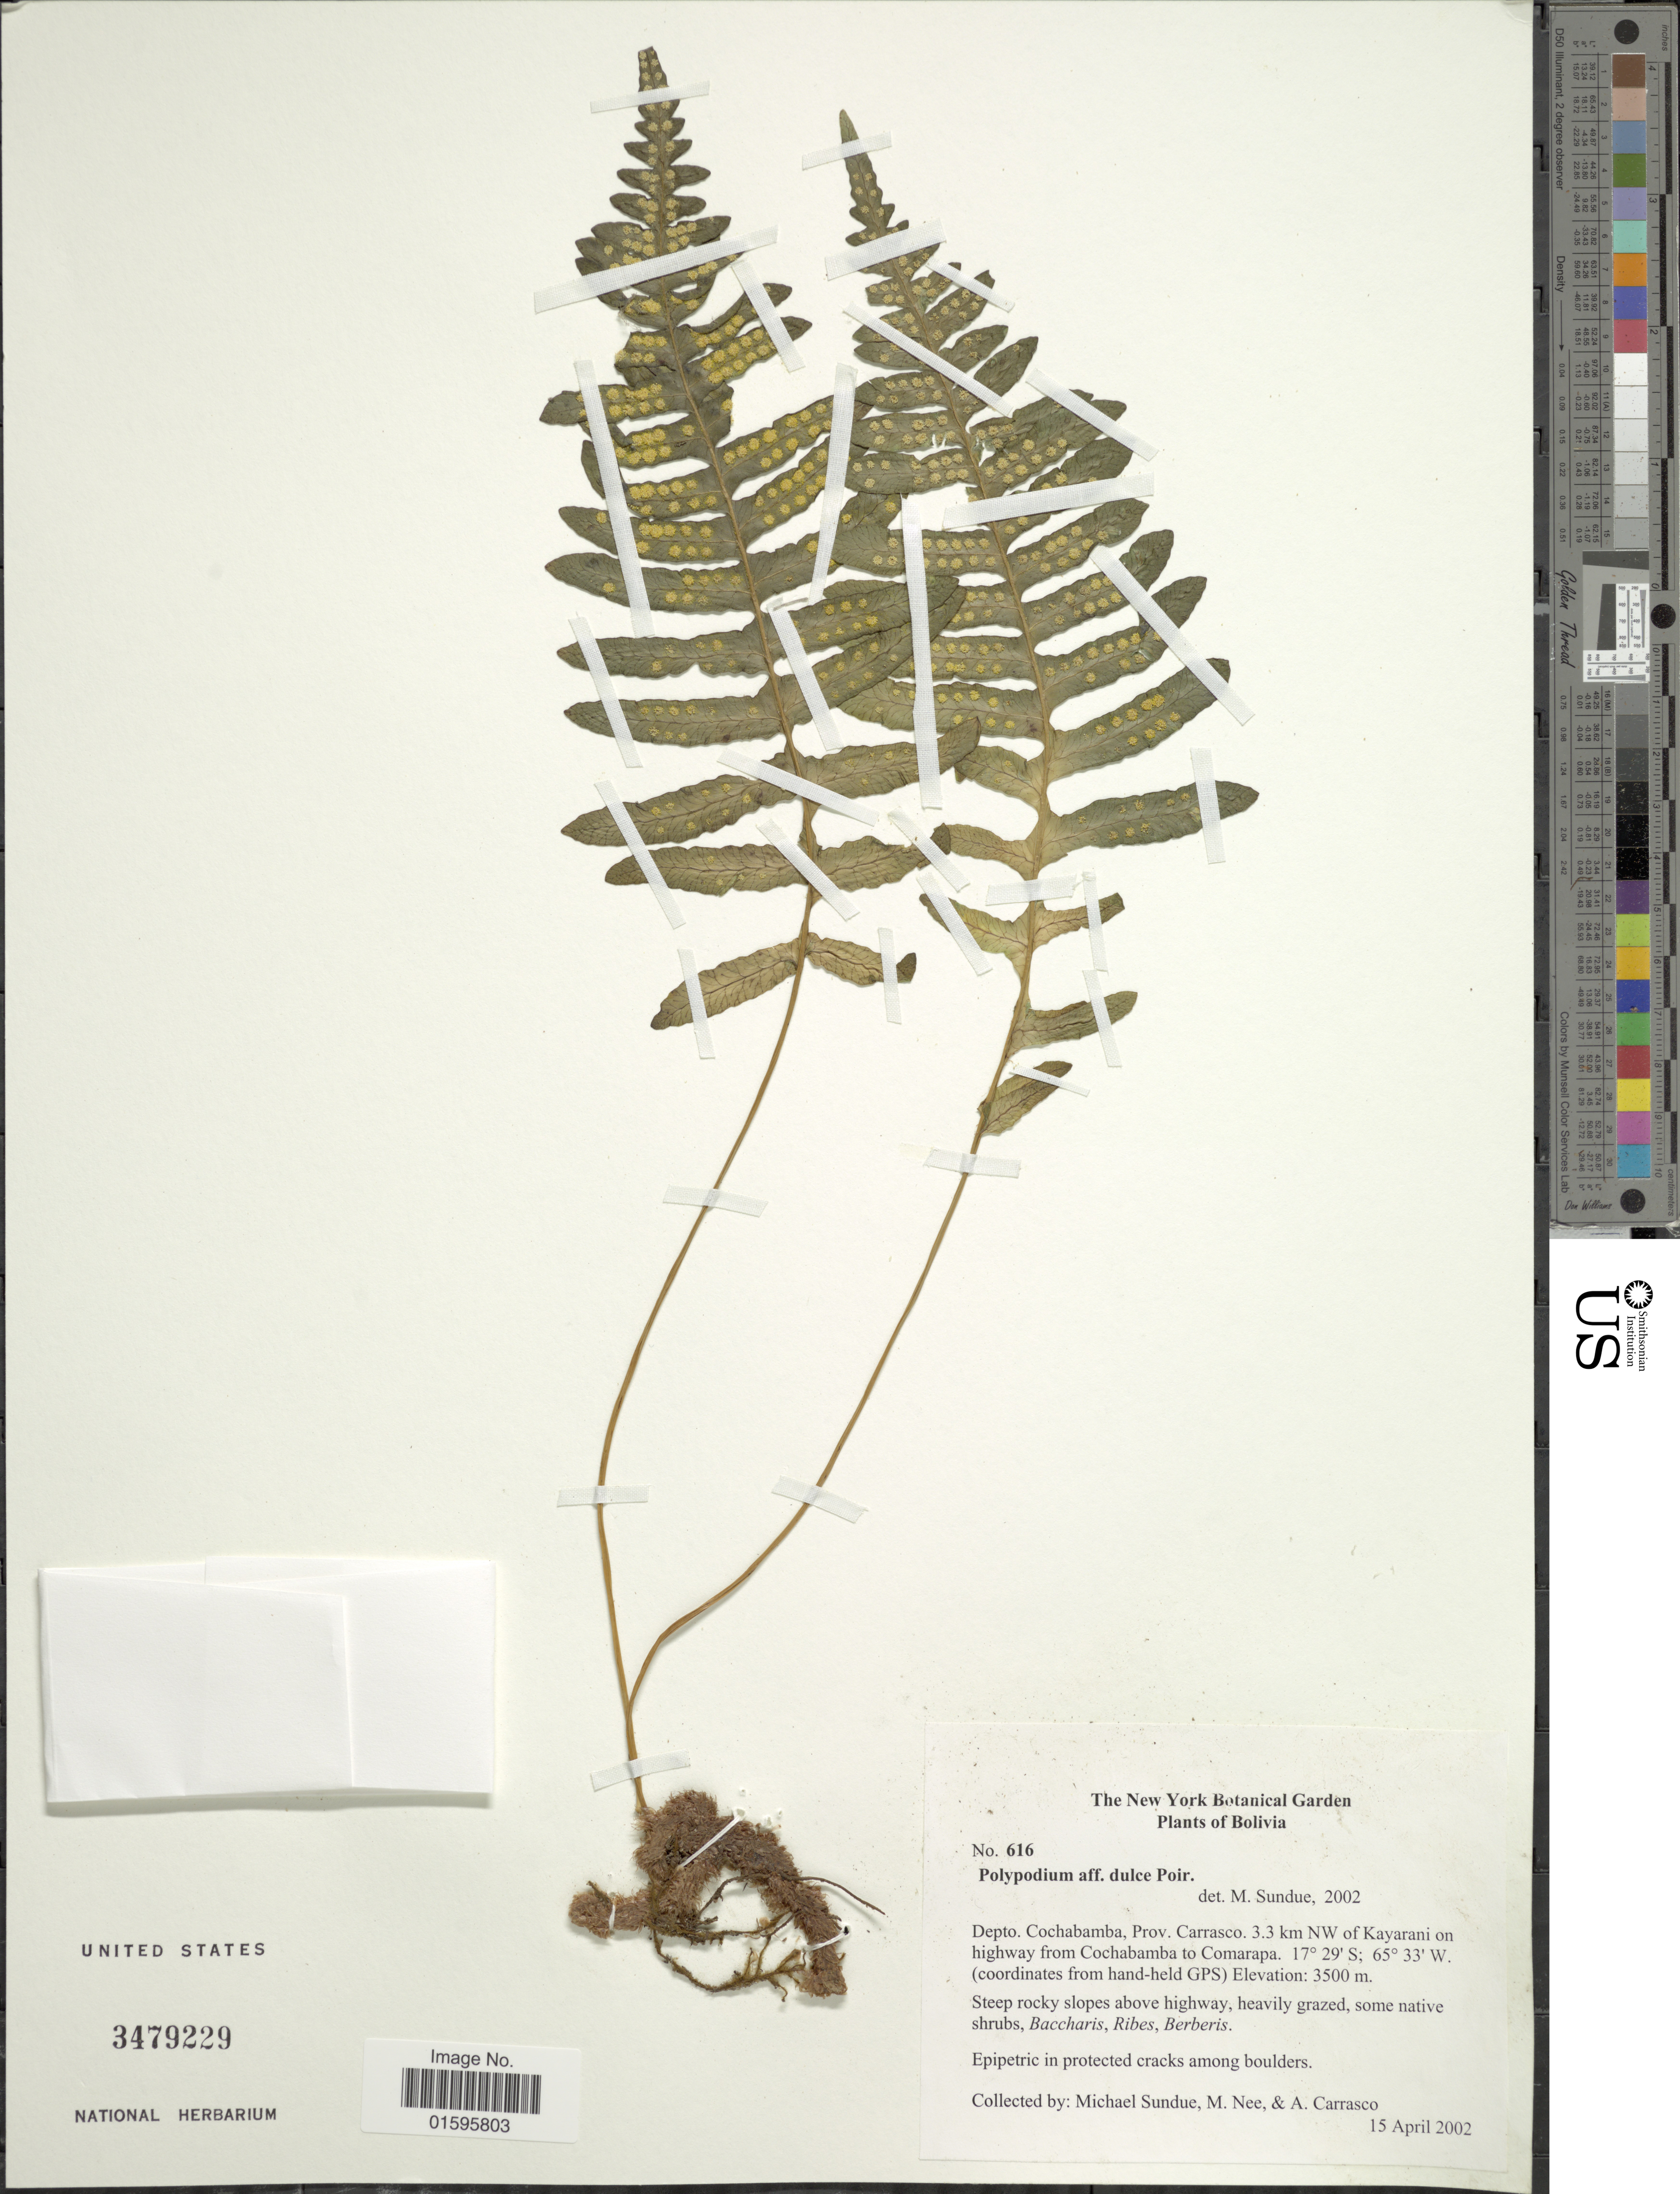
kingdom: Plantae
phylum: Tracheophyta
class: Polypodiopsida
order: Polypodiales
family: Polypodiaceae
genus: Polypodium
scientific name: Polypodium dulce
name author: Poir.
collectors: M. Sundue, M. Nee & A. Carrasco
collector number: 616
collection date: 2002-04-15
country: Bolivia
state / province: Cochabamba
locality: Depto. Cochabamba, prov. Carrasco 3.3 km NW of Kayarani on highway from Cochabamba to Comarapa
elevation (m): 3500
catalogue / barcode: US 3479229